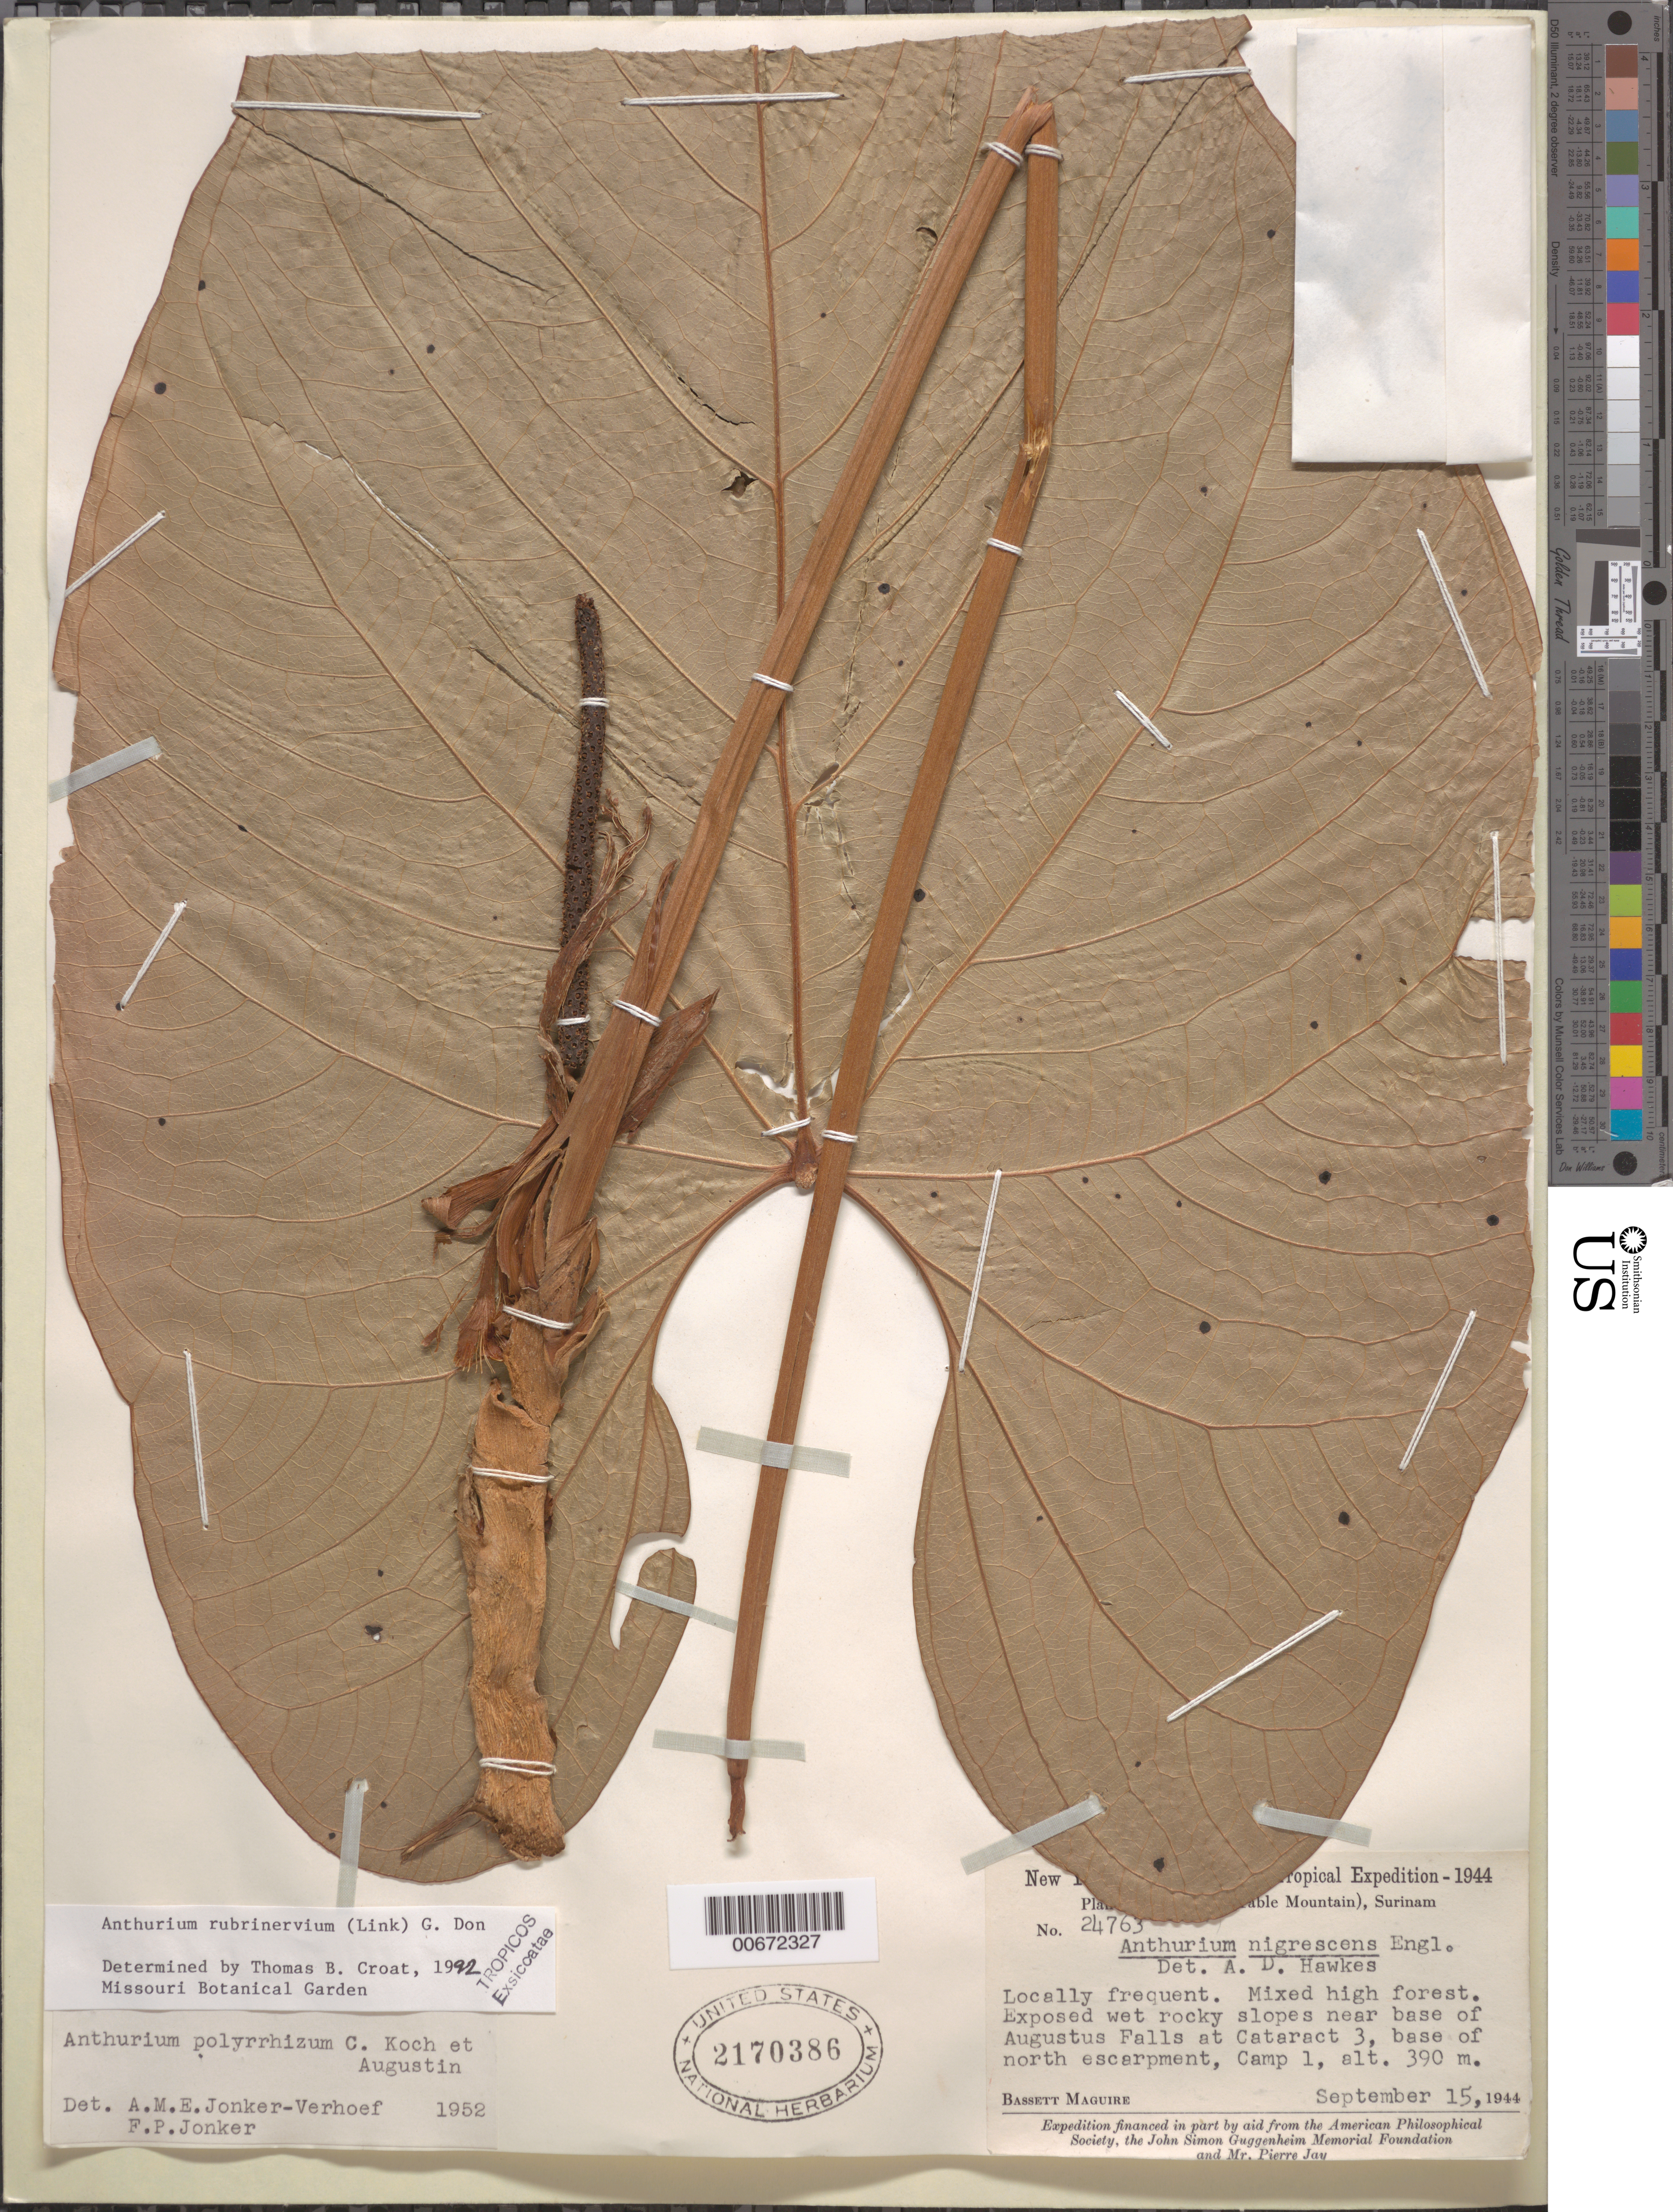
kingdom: Plantae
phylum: Tracheophyta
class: Liliopsida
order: Alismatales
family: Araceae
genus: Anthurium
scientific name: Anthurium rubrinervium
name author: (Link) G. Don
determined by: Croat, Thomas B., Missouri Botanical Garden (MO)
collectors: B. Maguire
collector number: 24763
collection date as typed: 15-Sep-44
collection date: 1944-09-15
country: Suriname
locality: Tafelberg (Table Mountain), Augustus Falls at Cataract 3, near base of falls, base of north escarpment, Camp 1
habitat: Mixed high forest; exposed wet rocky slopes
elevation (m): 390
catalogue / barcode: US 2170386